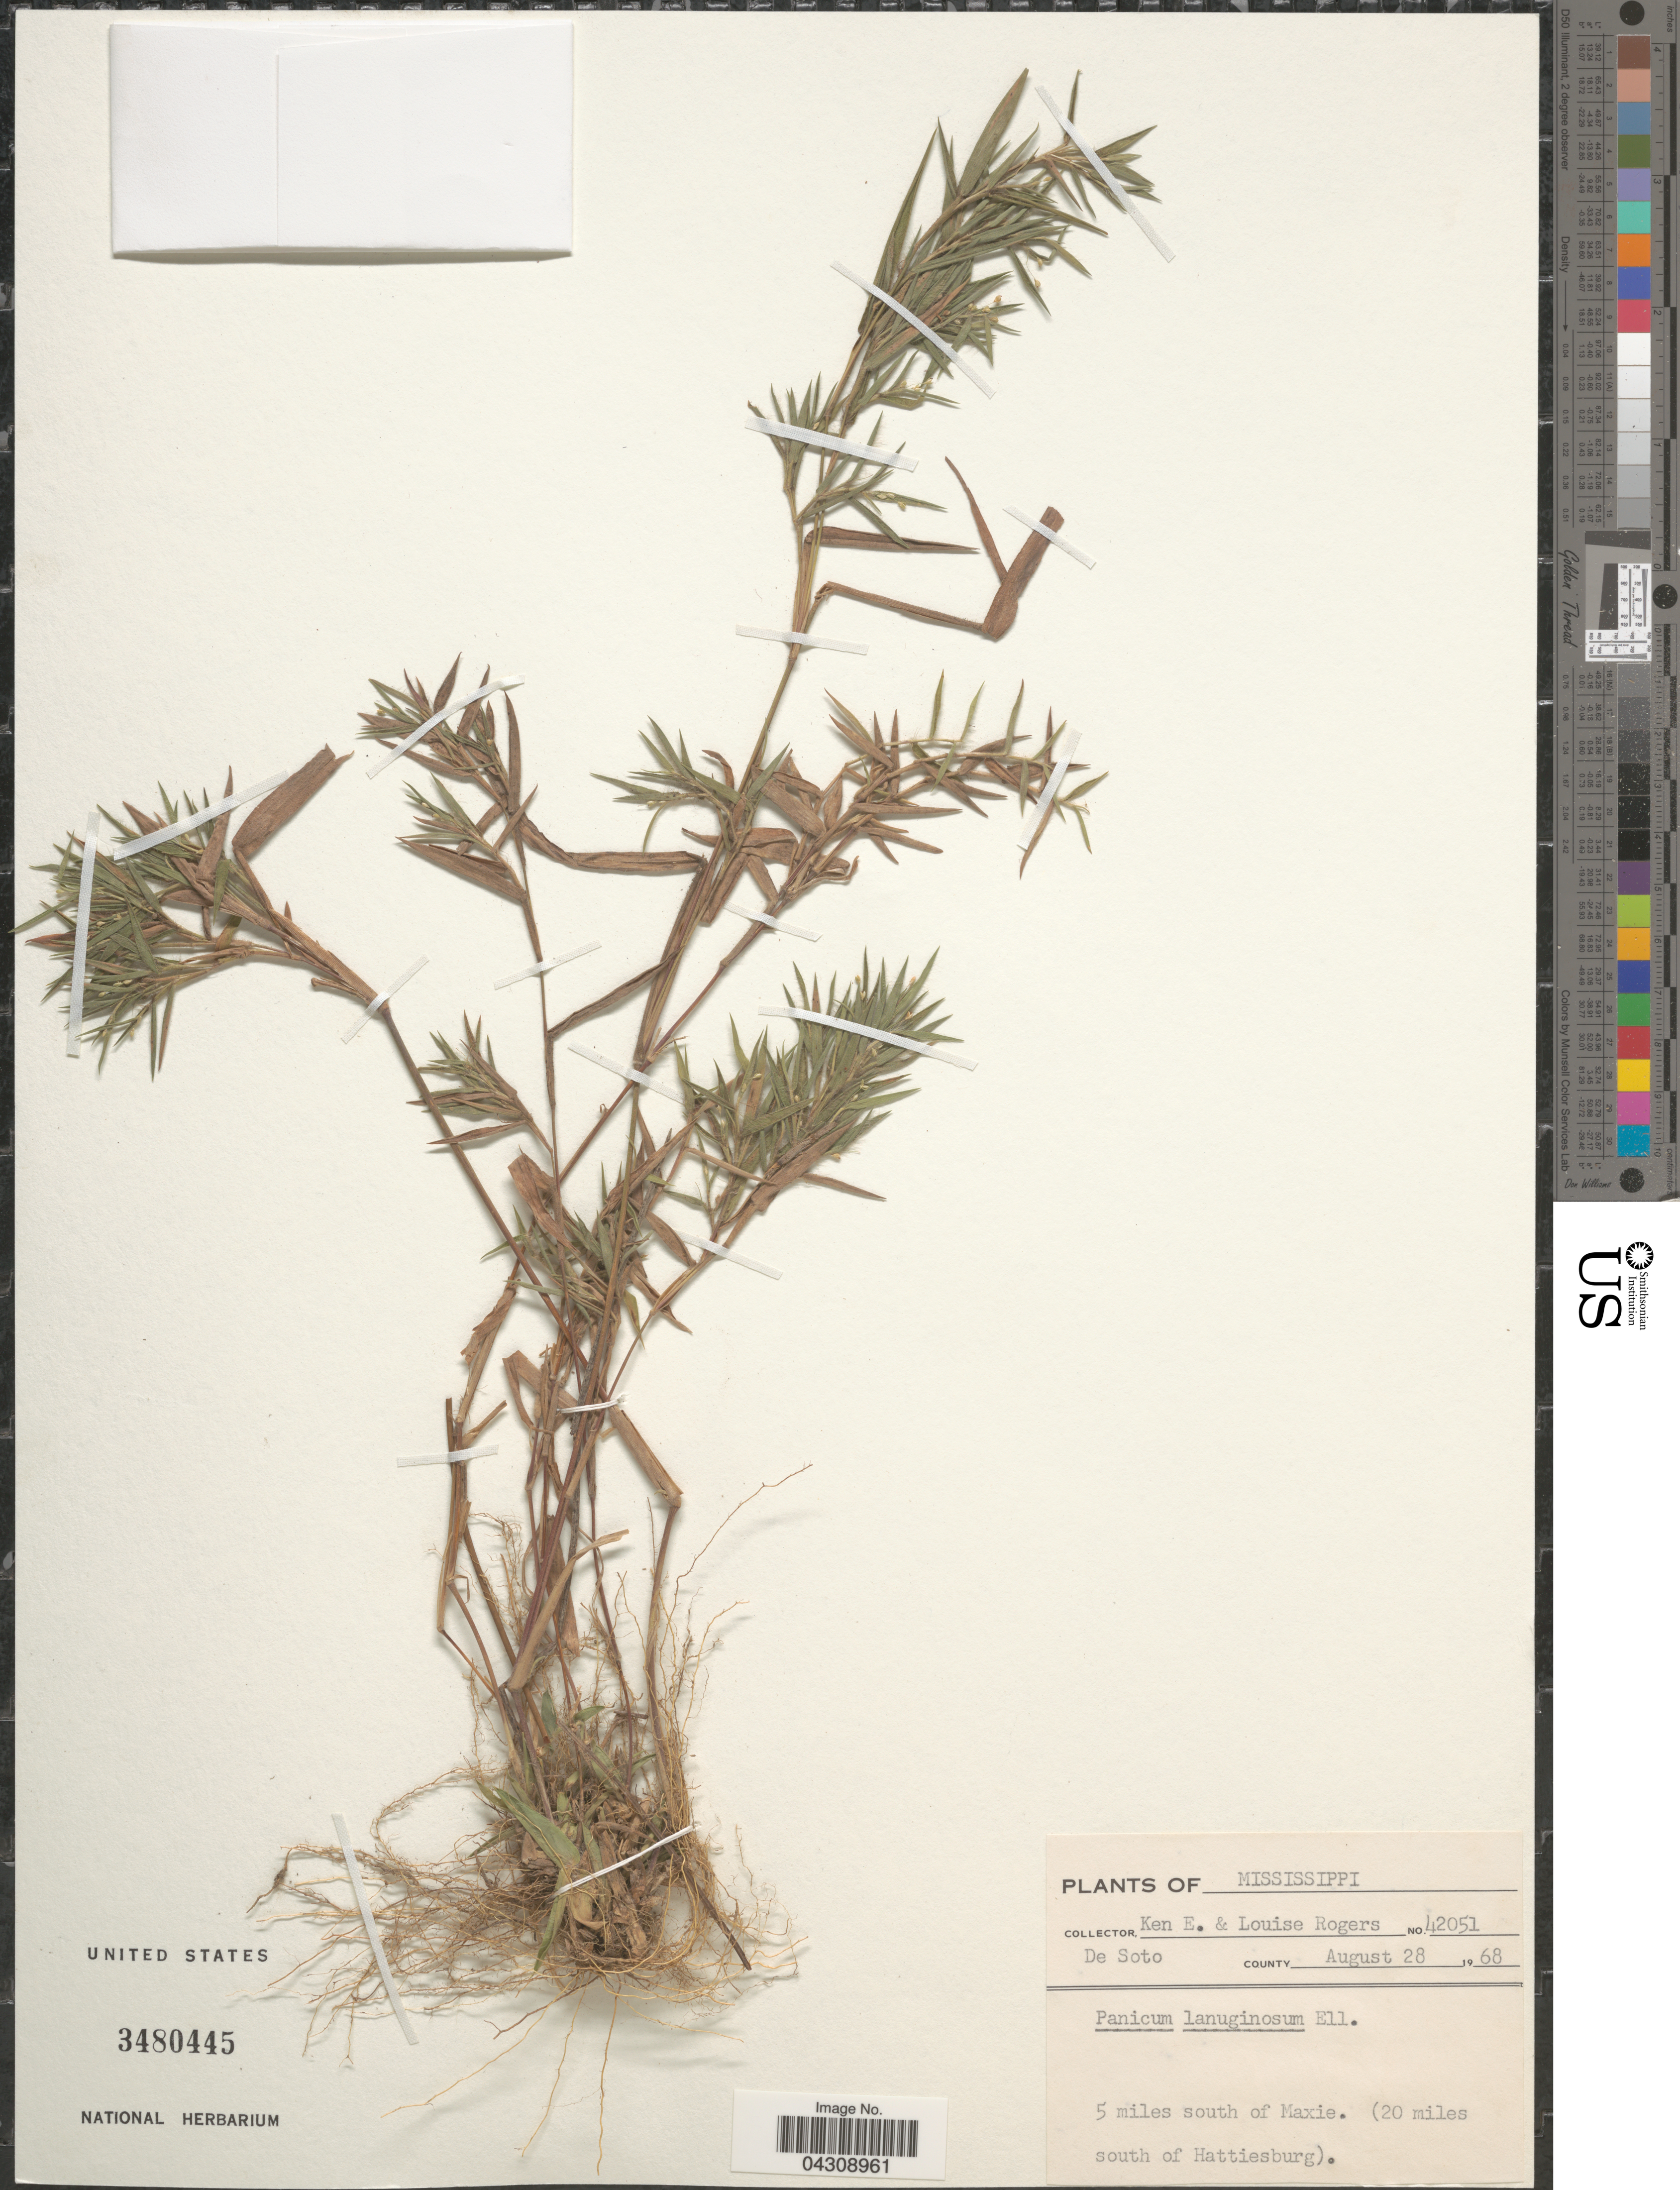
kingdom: Plantae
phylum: Tracheophyta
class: Liliopsida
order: Poales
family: Poaceae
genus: Dichanthelium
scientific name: Dichanthelium acuminatum var. acuminatum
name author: (Sw.) Gould & C.A. Clark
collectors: K. Rogers & L. Rogers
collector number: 42051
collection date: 1968-08-28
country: United States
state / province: Mississippi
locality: De Soto. 5 miles south of Maxie. (20 miles south of Hattiesburg).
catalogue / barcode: US 3480445